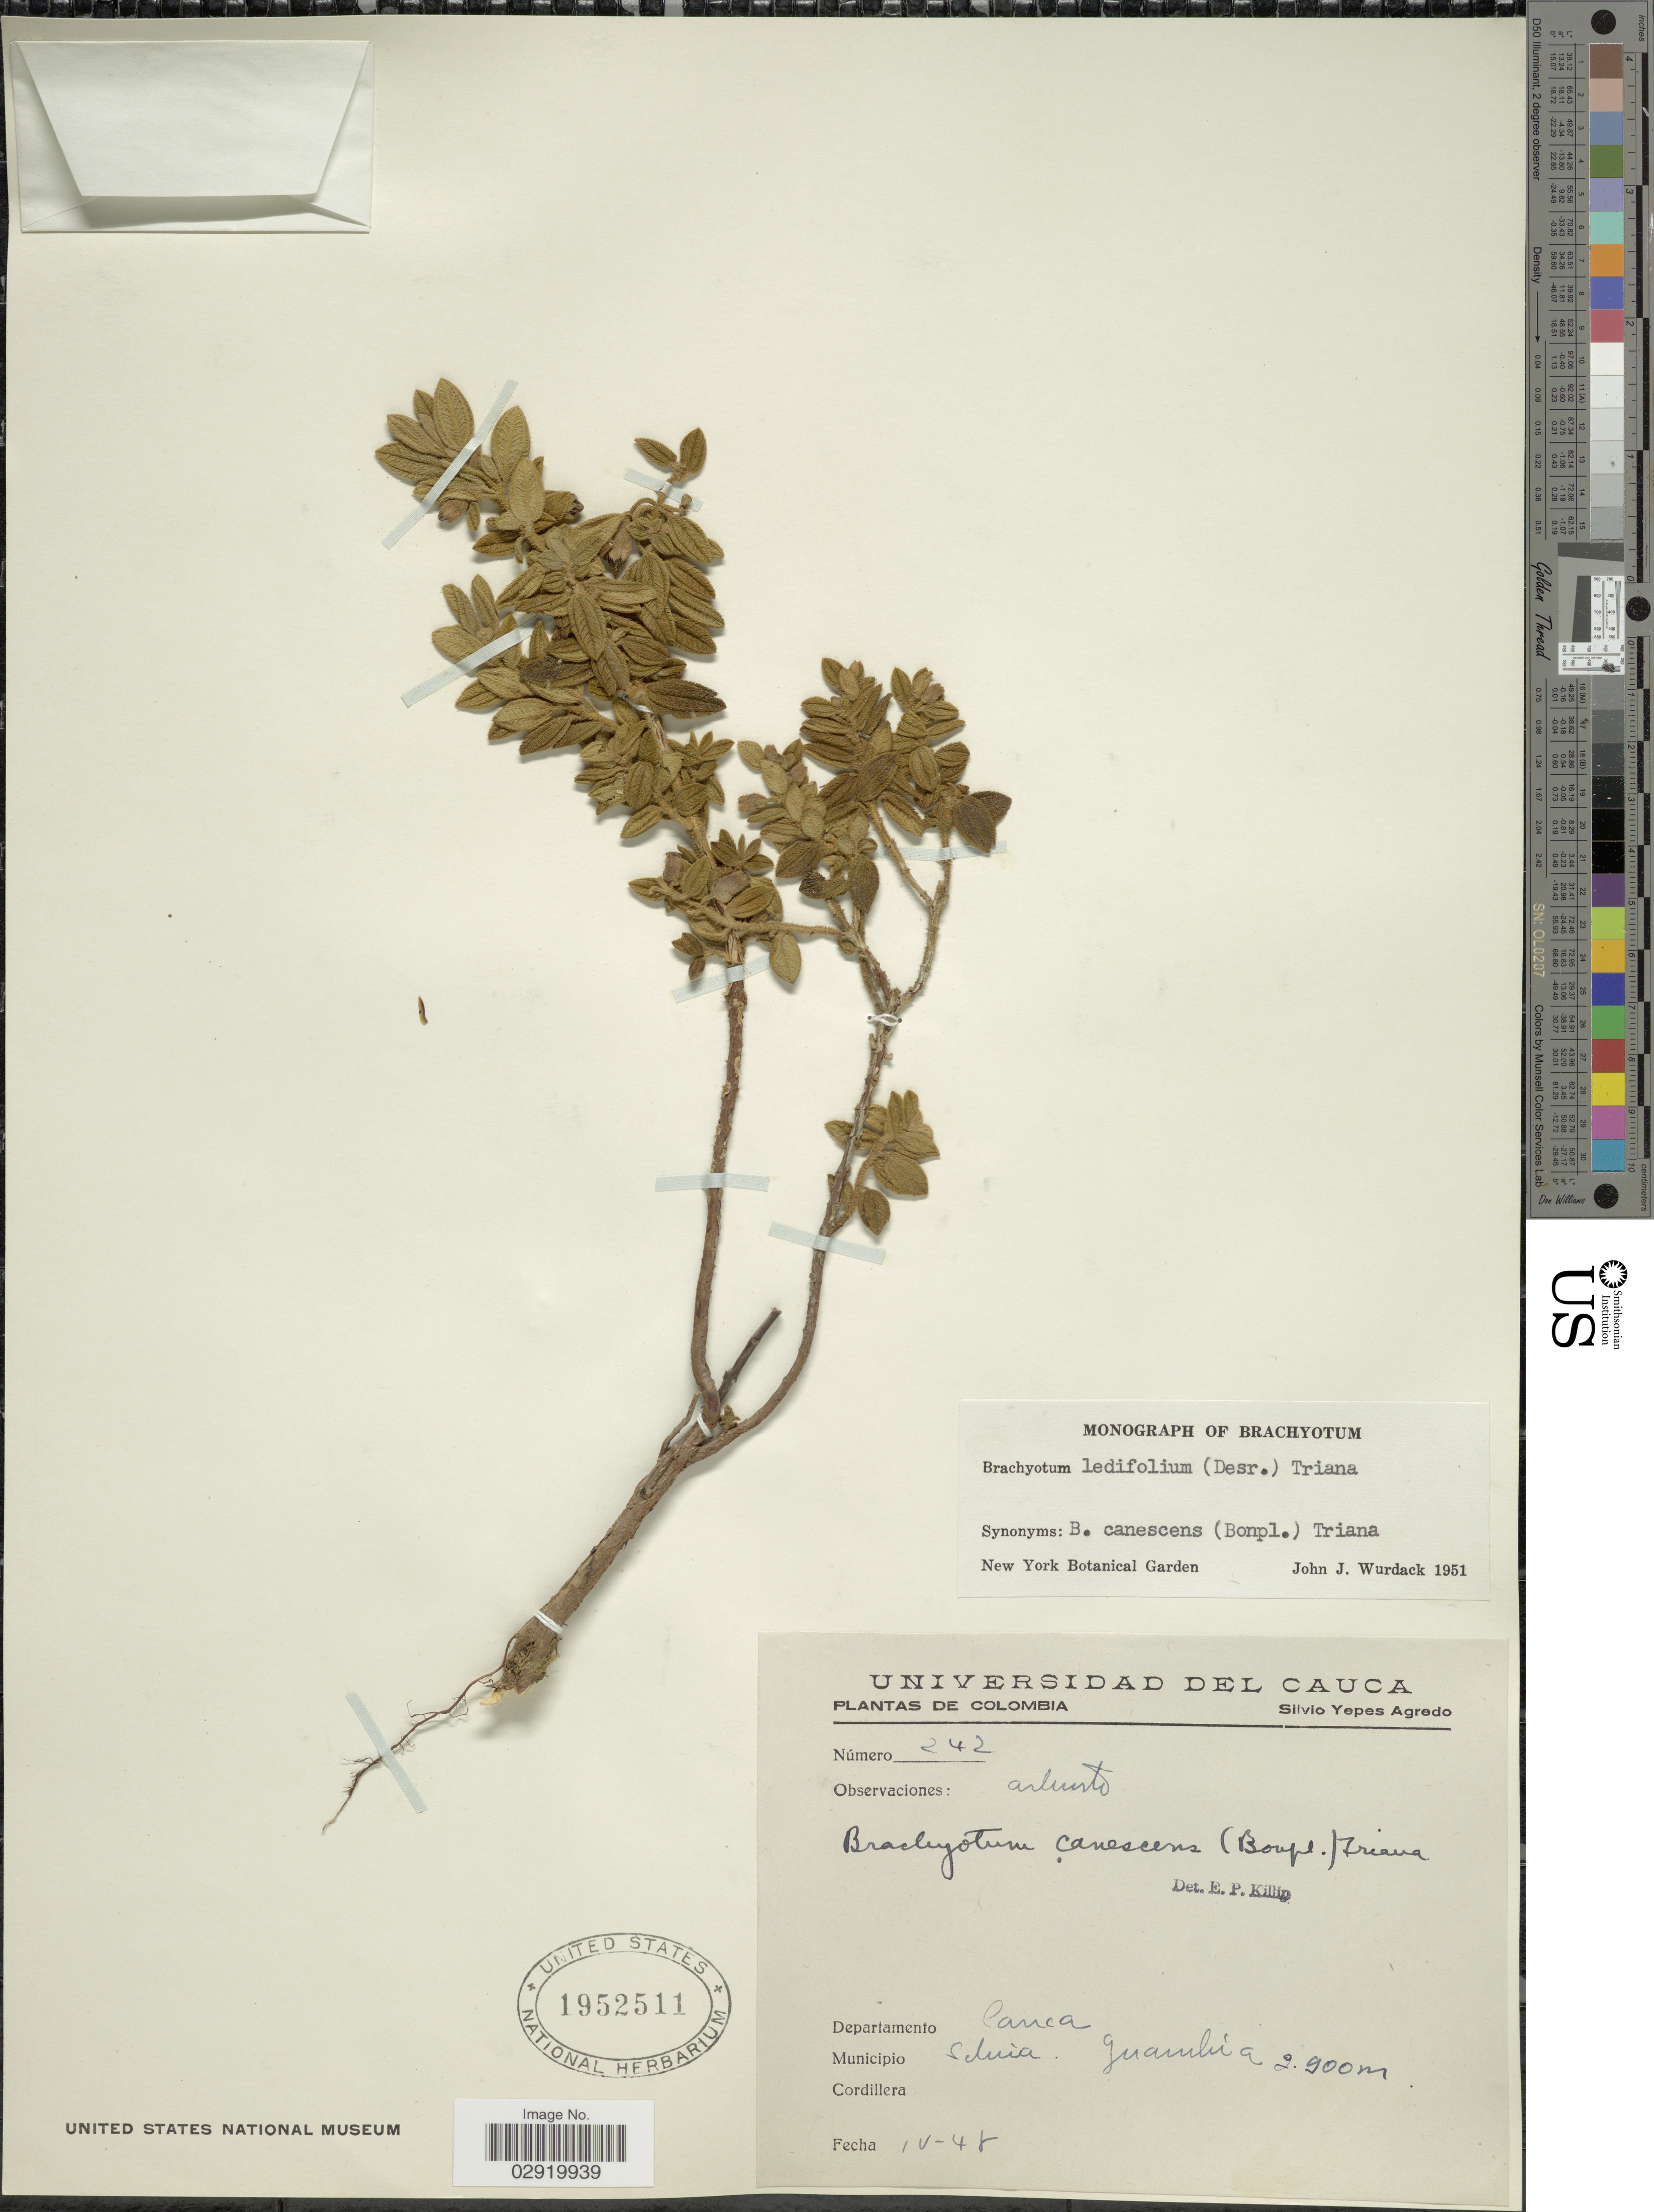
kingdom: Plantae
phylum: Tracheophyta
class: Magnoliopsida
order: Myrtales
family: Melastomataceae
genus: Brachyotum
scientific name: Brachyotum ledifolium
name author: (Desr.) Triana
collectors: S. Yepes-Agredo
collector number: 242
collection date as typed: Transcribed d/m/y: /4/48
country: Colombia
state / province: Cauca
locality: Departmento Cauca. Municipio Silvia Guambia.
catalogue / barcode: US 1952511